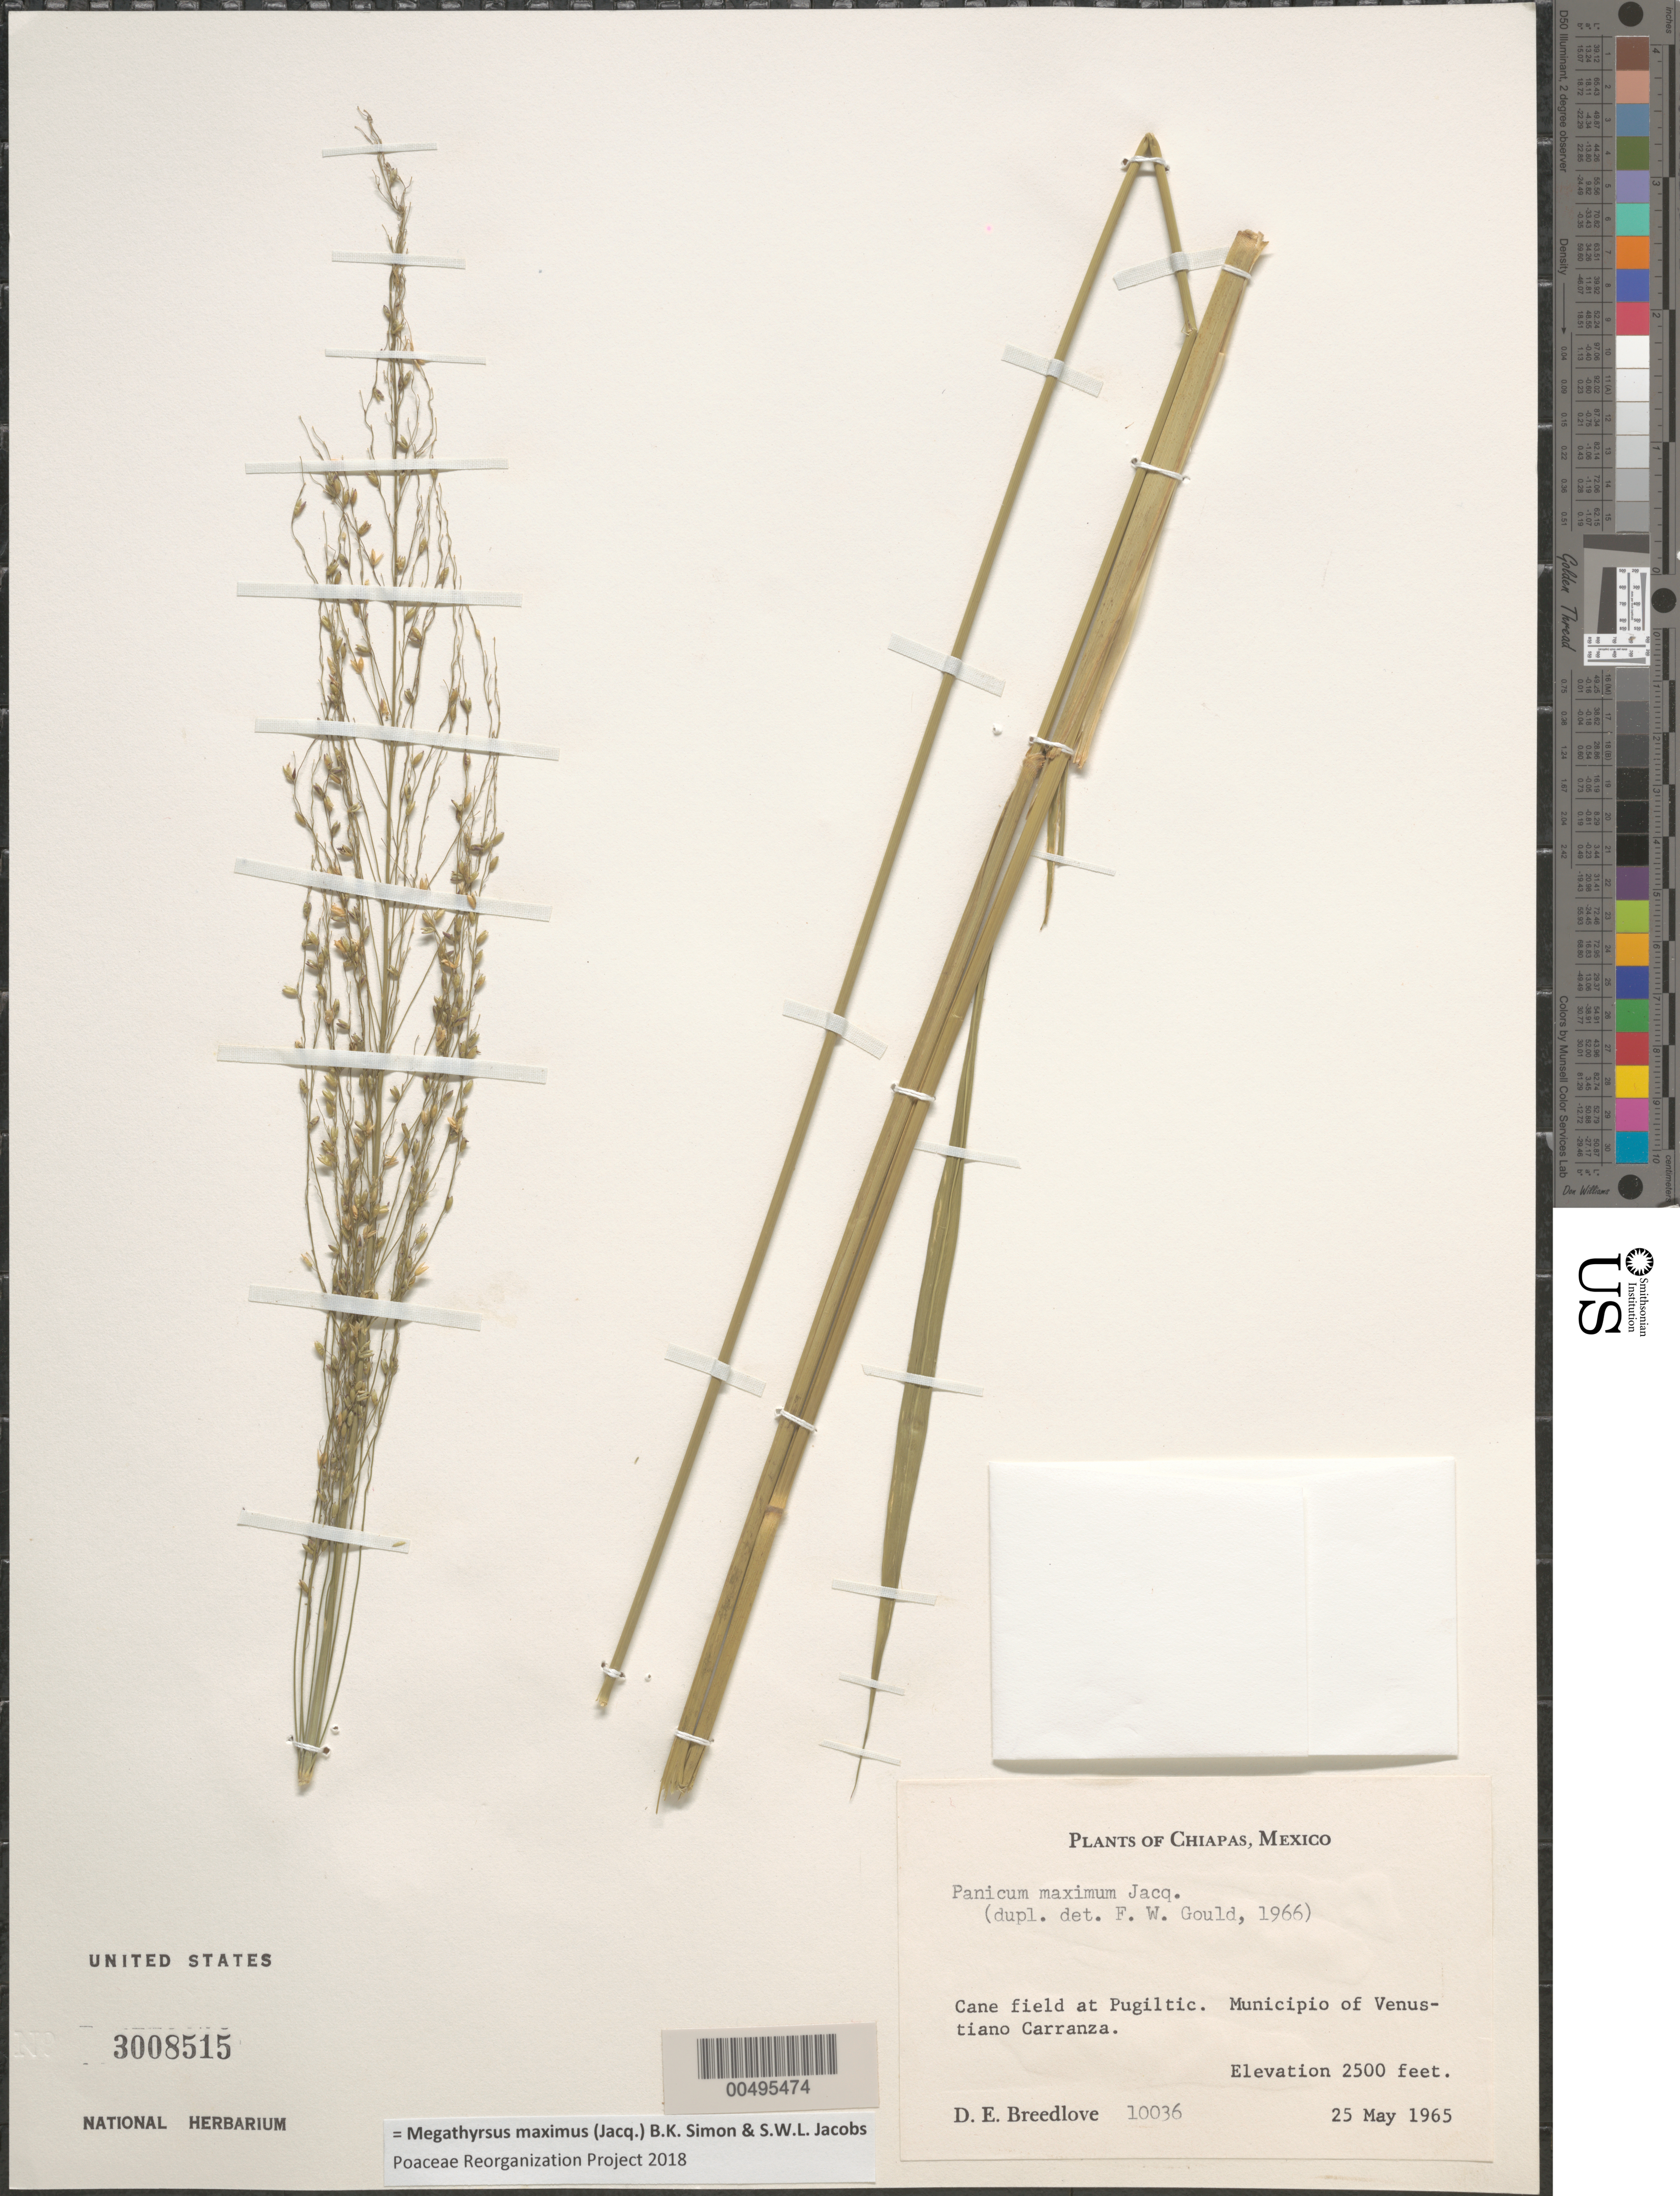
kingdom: Plantae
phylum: Tracheophyta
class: Liliopsida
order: Poales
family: Poaceae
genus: Megathyrsus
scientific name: Megathyrsus maximus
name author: (Jacq.) B.K. Simon & S.W.L. Jacobs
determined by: Poaceae Reorganization Project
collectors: D. E. Breedlove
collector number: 10036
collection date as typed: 25 May 1965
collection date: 1965-05-25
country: Mexico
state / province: Chiapas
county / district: Venustiano Carranza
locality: At Pugiltic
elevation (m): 762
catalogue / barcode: US 3008515